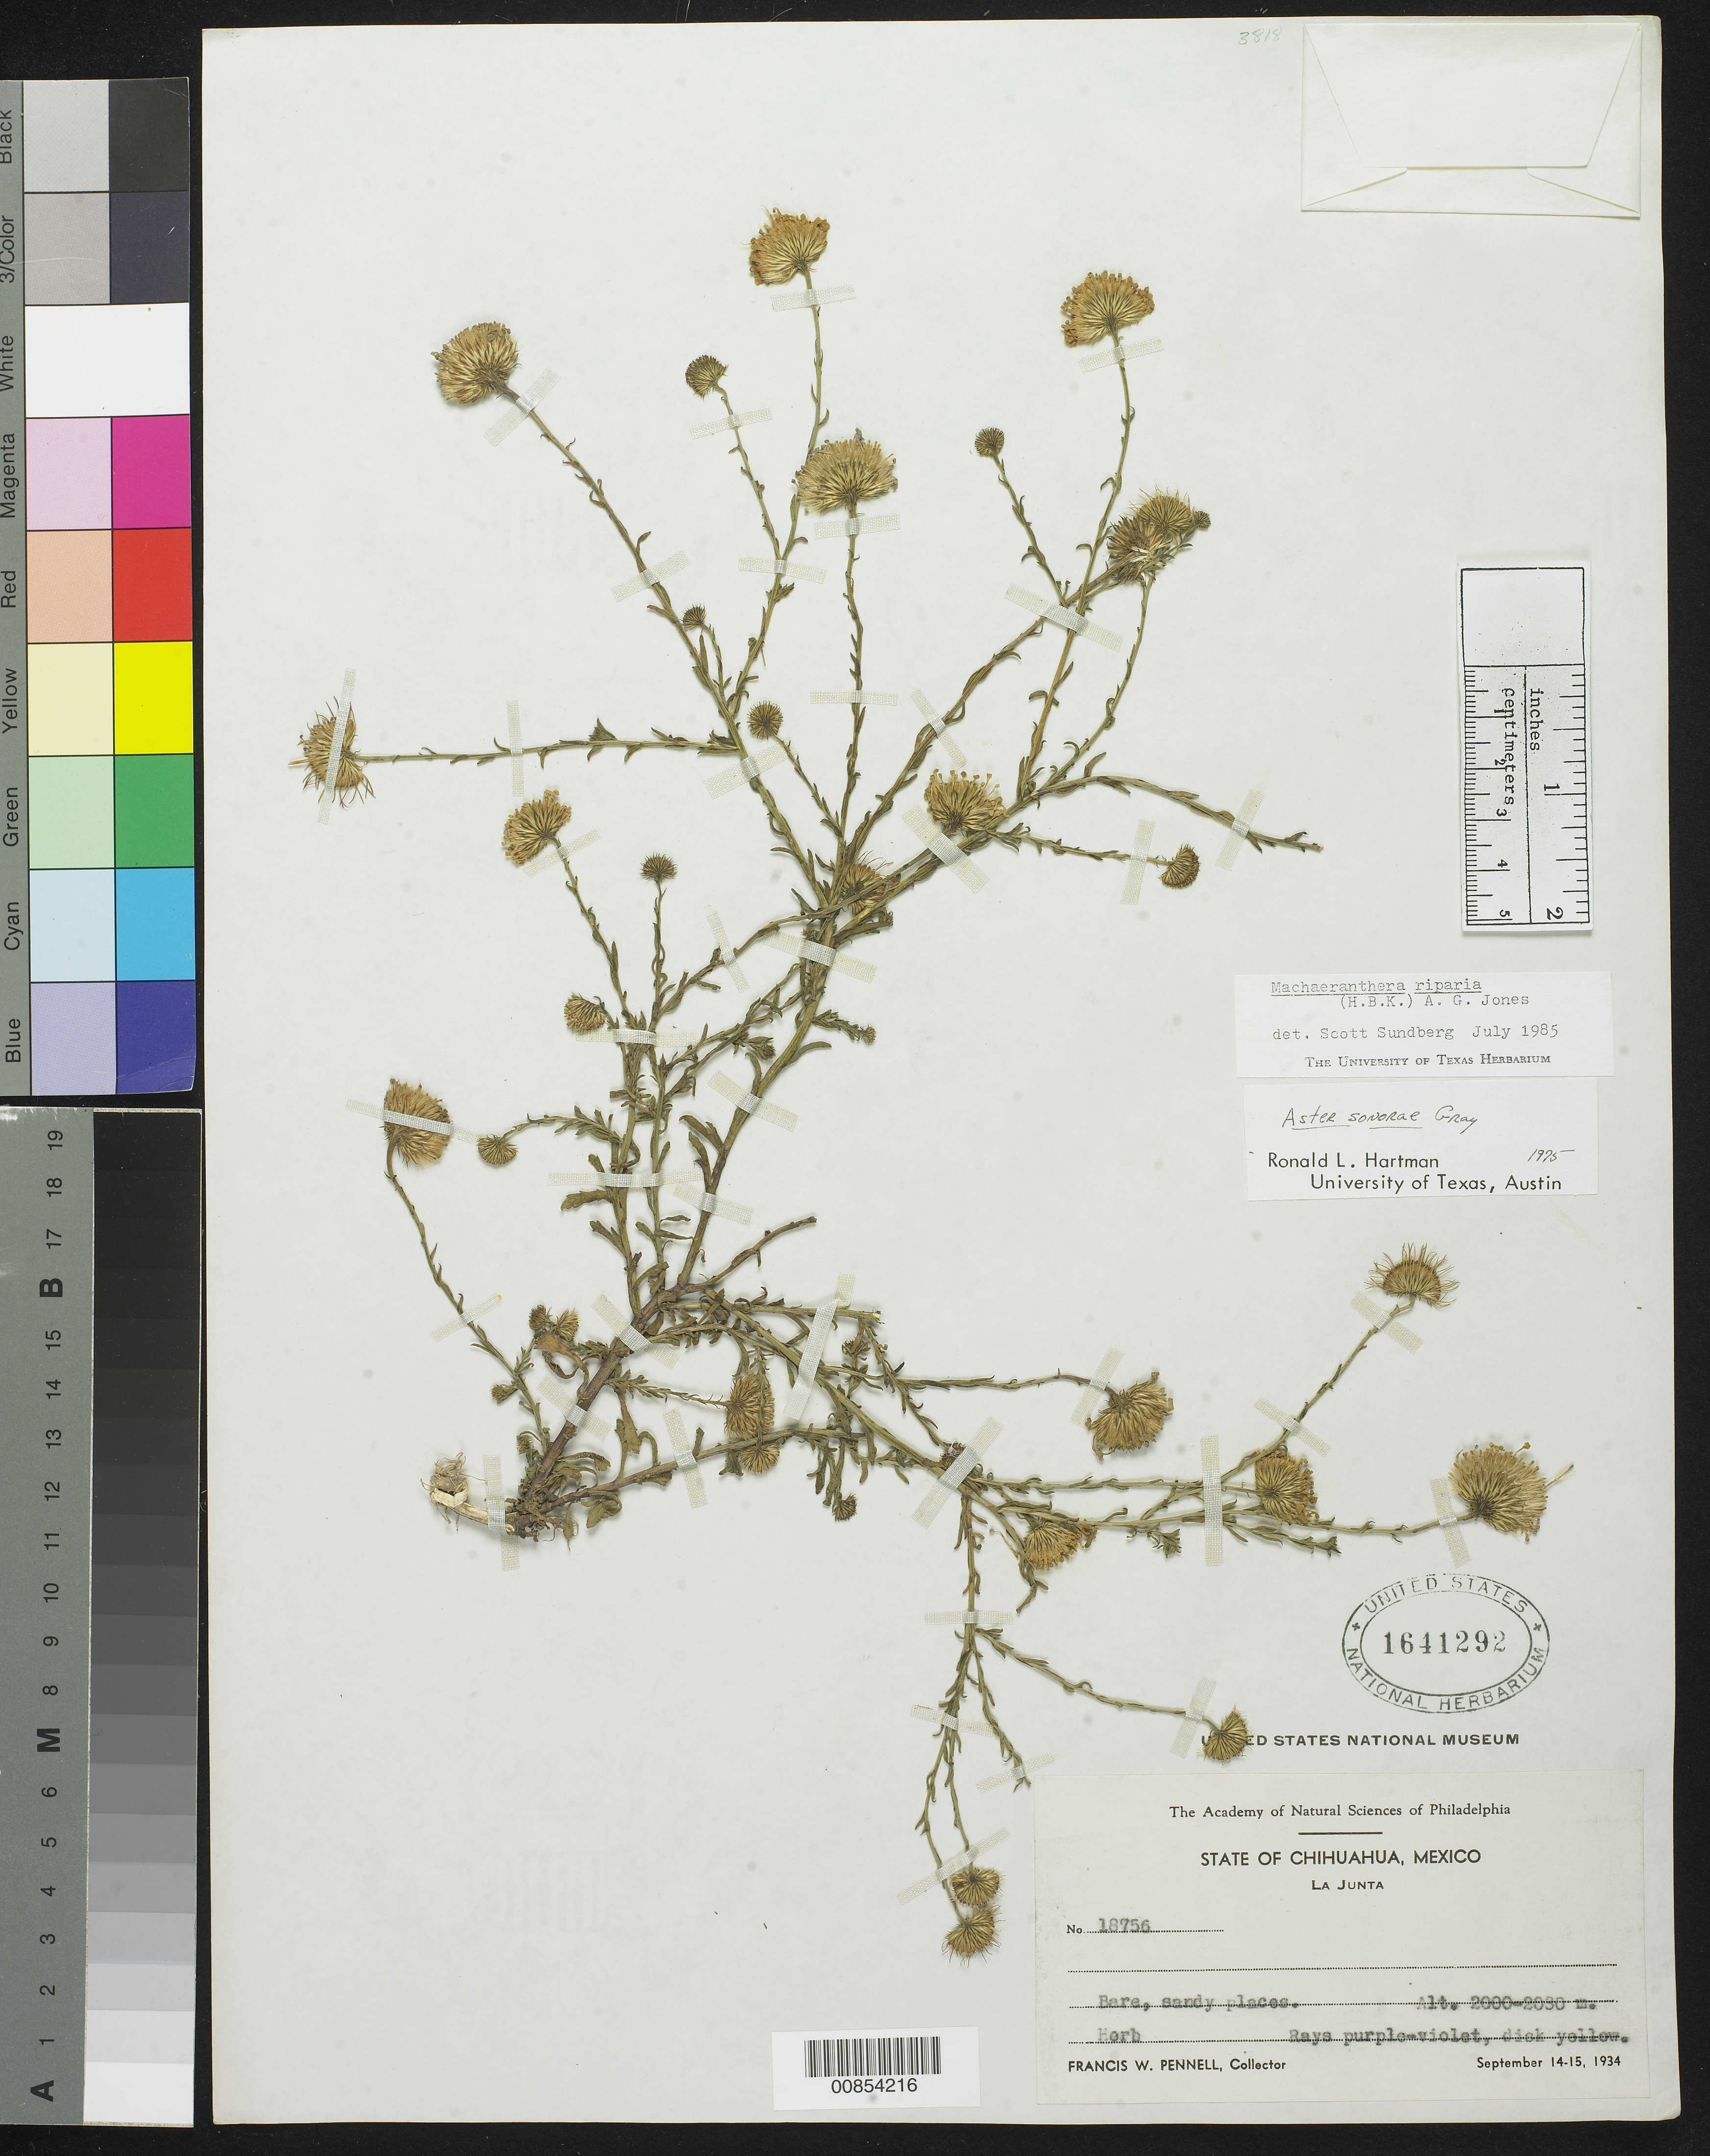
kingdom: Plantae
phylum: Tracheophyta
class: Magnoliopsida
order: Asterales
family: Asteraceae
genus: Machaeranthera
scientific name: Machaeranthera riparia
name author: (Kunth) A.G. Jones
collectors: F. W. Pennell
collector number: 18756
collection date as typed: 14 Sep 1934 to 15 Sep 1934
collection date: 1934-09-14/1934-09-15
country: Mexico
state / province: Chihuahua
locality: La Junta.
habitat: Bare, sandy places.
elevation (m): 2030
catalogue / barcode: US 1641292